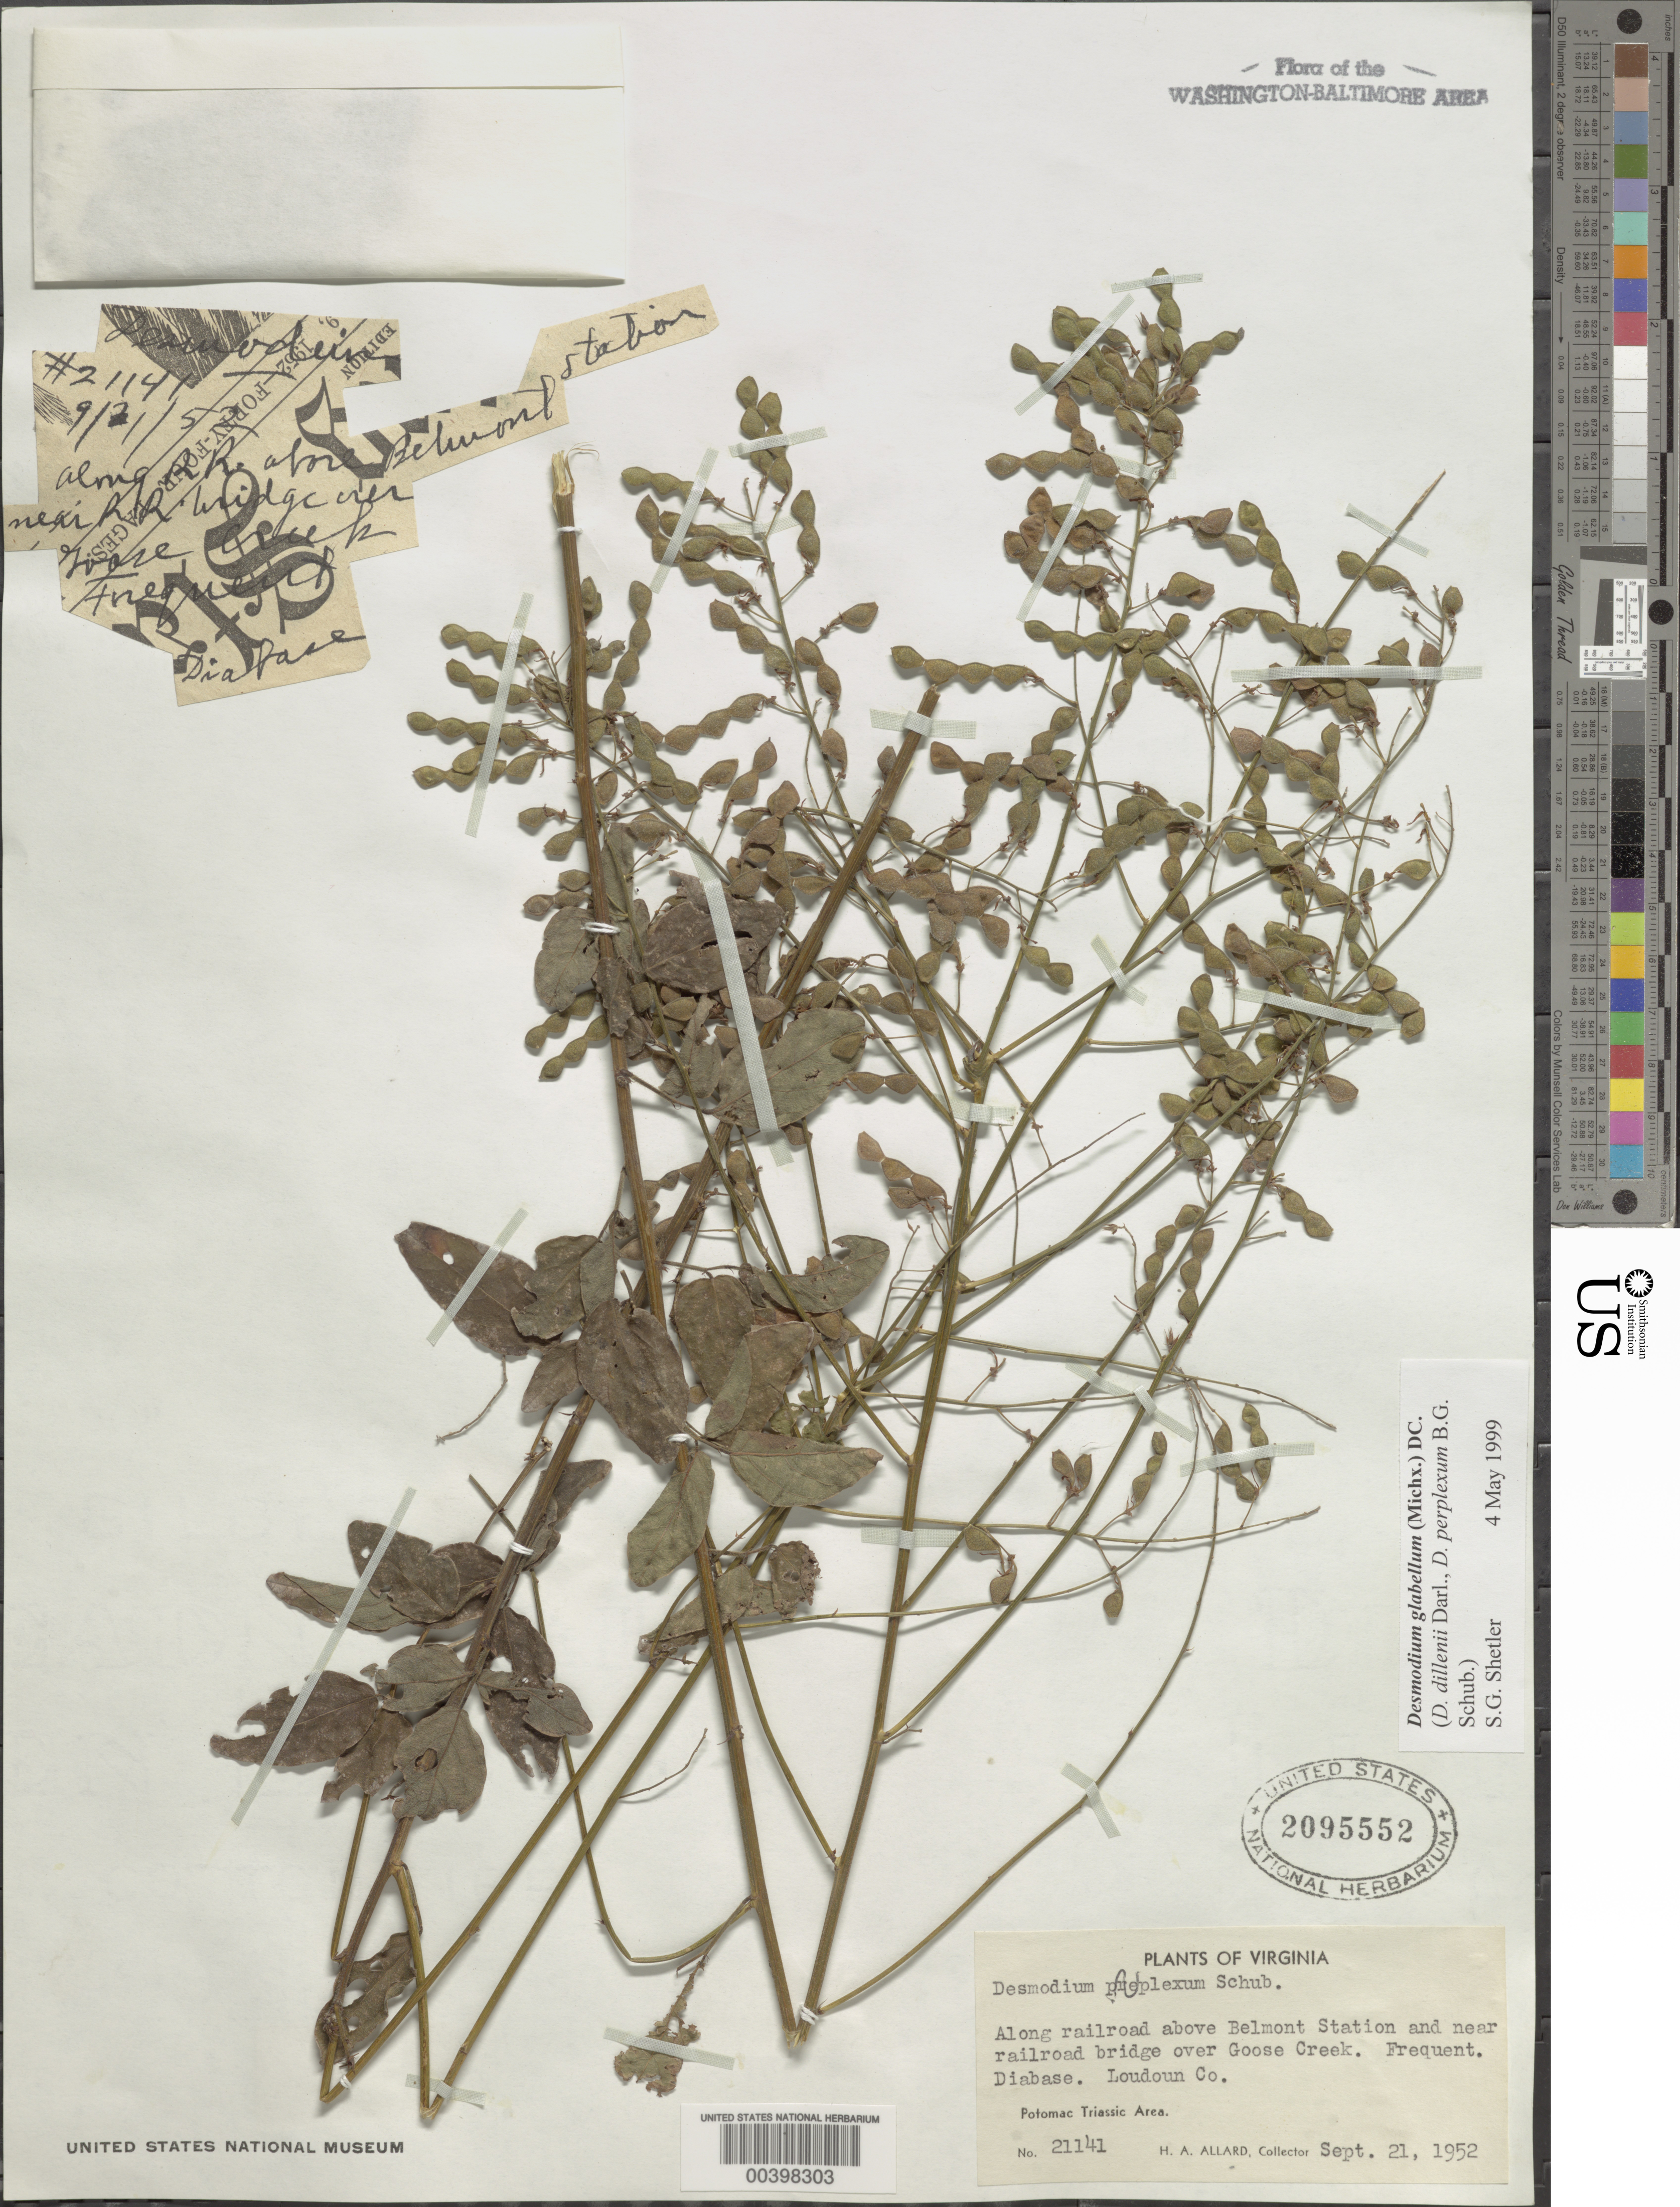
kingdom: Plantae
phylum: Tracheophyta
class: Magnoliopsida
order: Fabales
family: Fabaceae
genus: Desmodium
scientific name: Desmodium glabellum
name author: (Michx.) DC.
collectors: H. A. Allard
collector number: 21141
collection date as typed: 21 Sep 1952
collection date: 1952-09-21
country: United States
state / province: Virginia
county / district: Loudoun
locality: Above Belmont Station, near railroad bridge over Goose Creek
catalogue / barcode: US 2095552